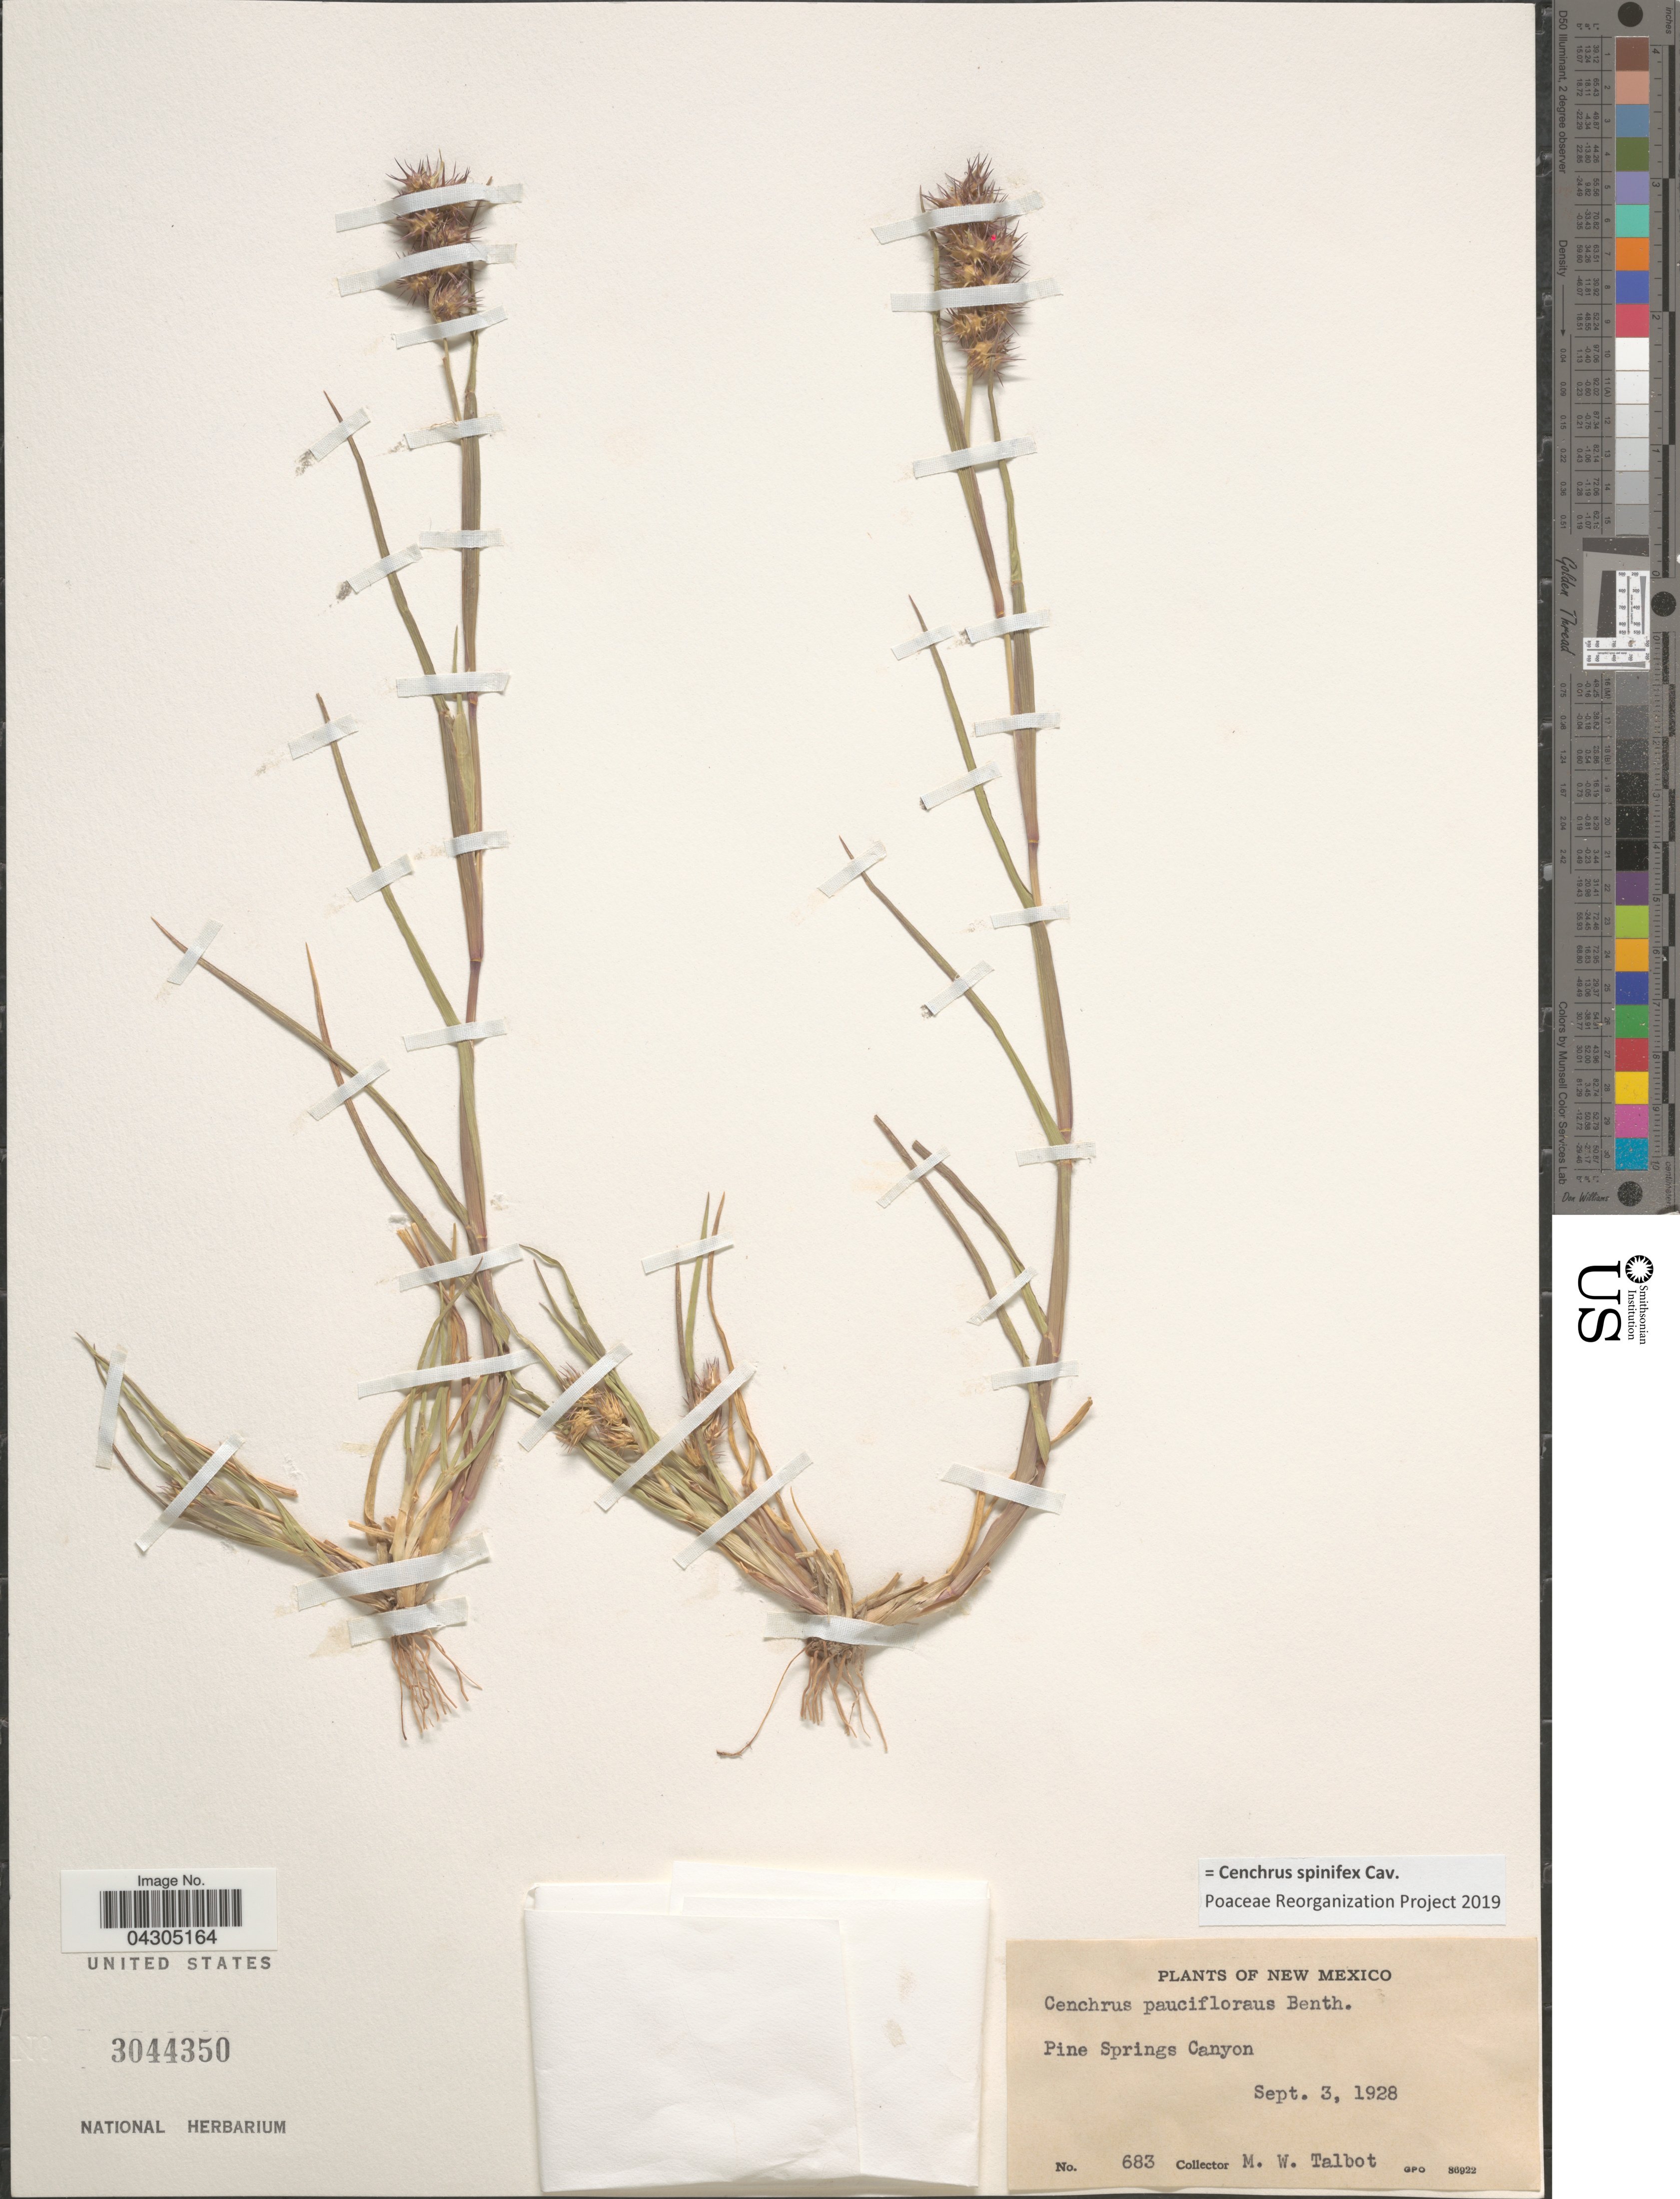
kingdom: Plantae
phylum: Tracheophyta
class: Liliopsida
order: Poales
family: Poaceae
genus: Cenchrus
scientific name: Cenchrus spinifex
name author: Cav.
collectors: M. Talbot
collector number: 683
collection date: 1928-09-03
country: United States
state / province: New Mexico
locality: Pine Springs Canyon.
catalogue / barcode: US 3044350